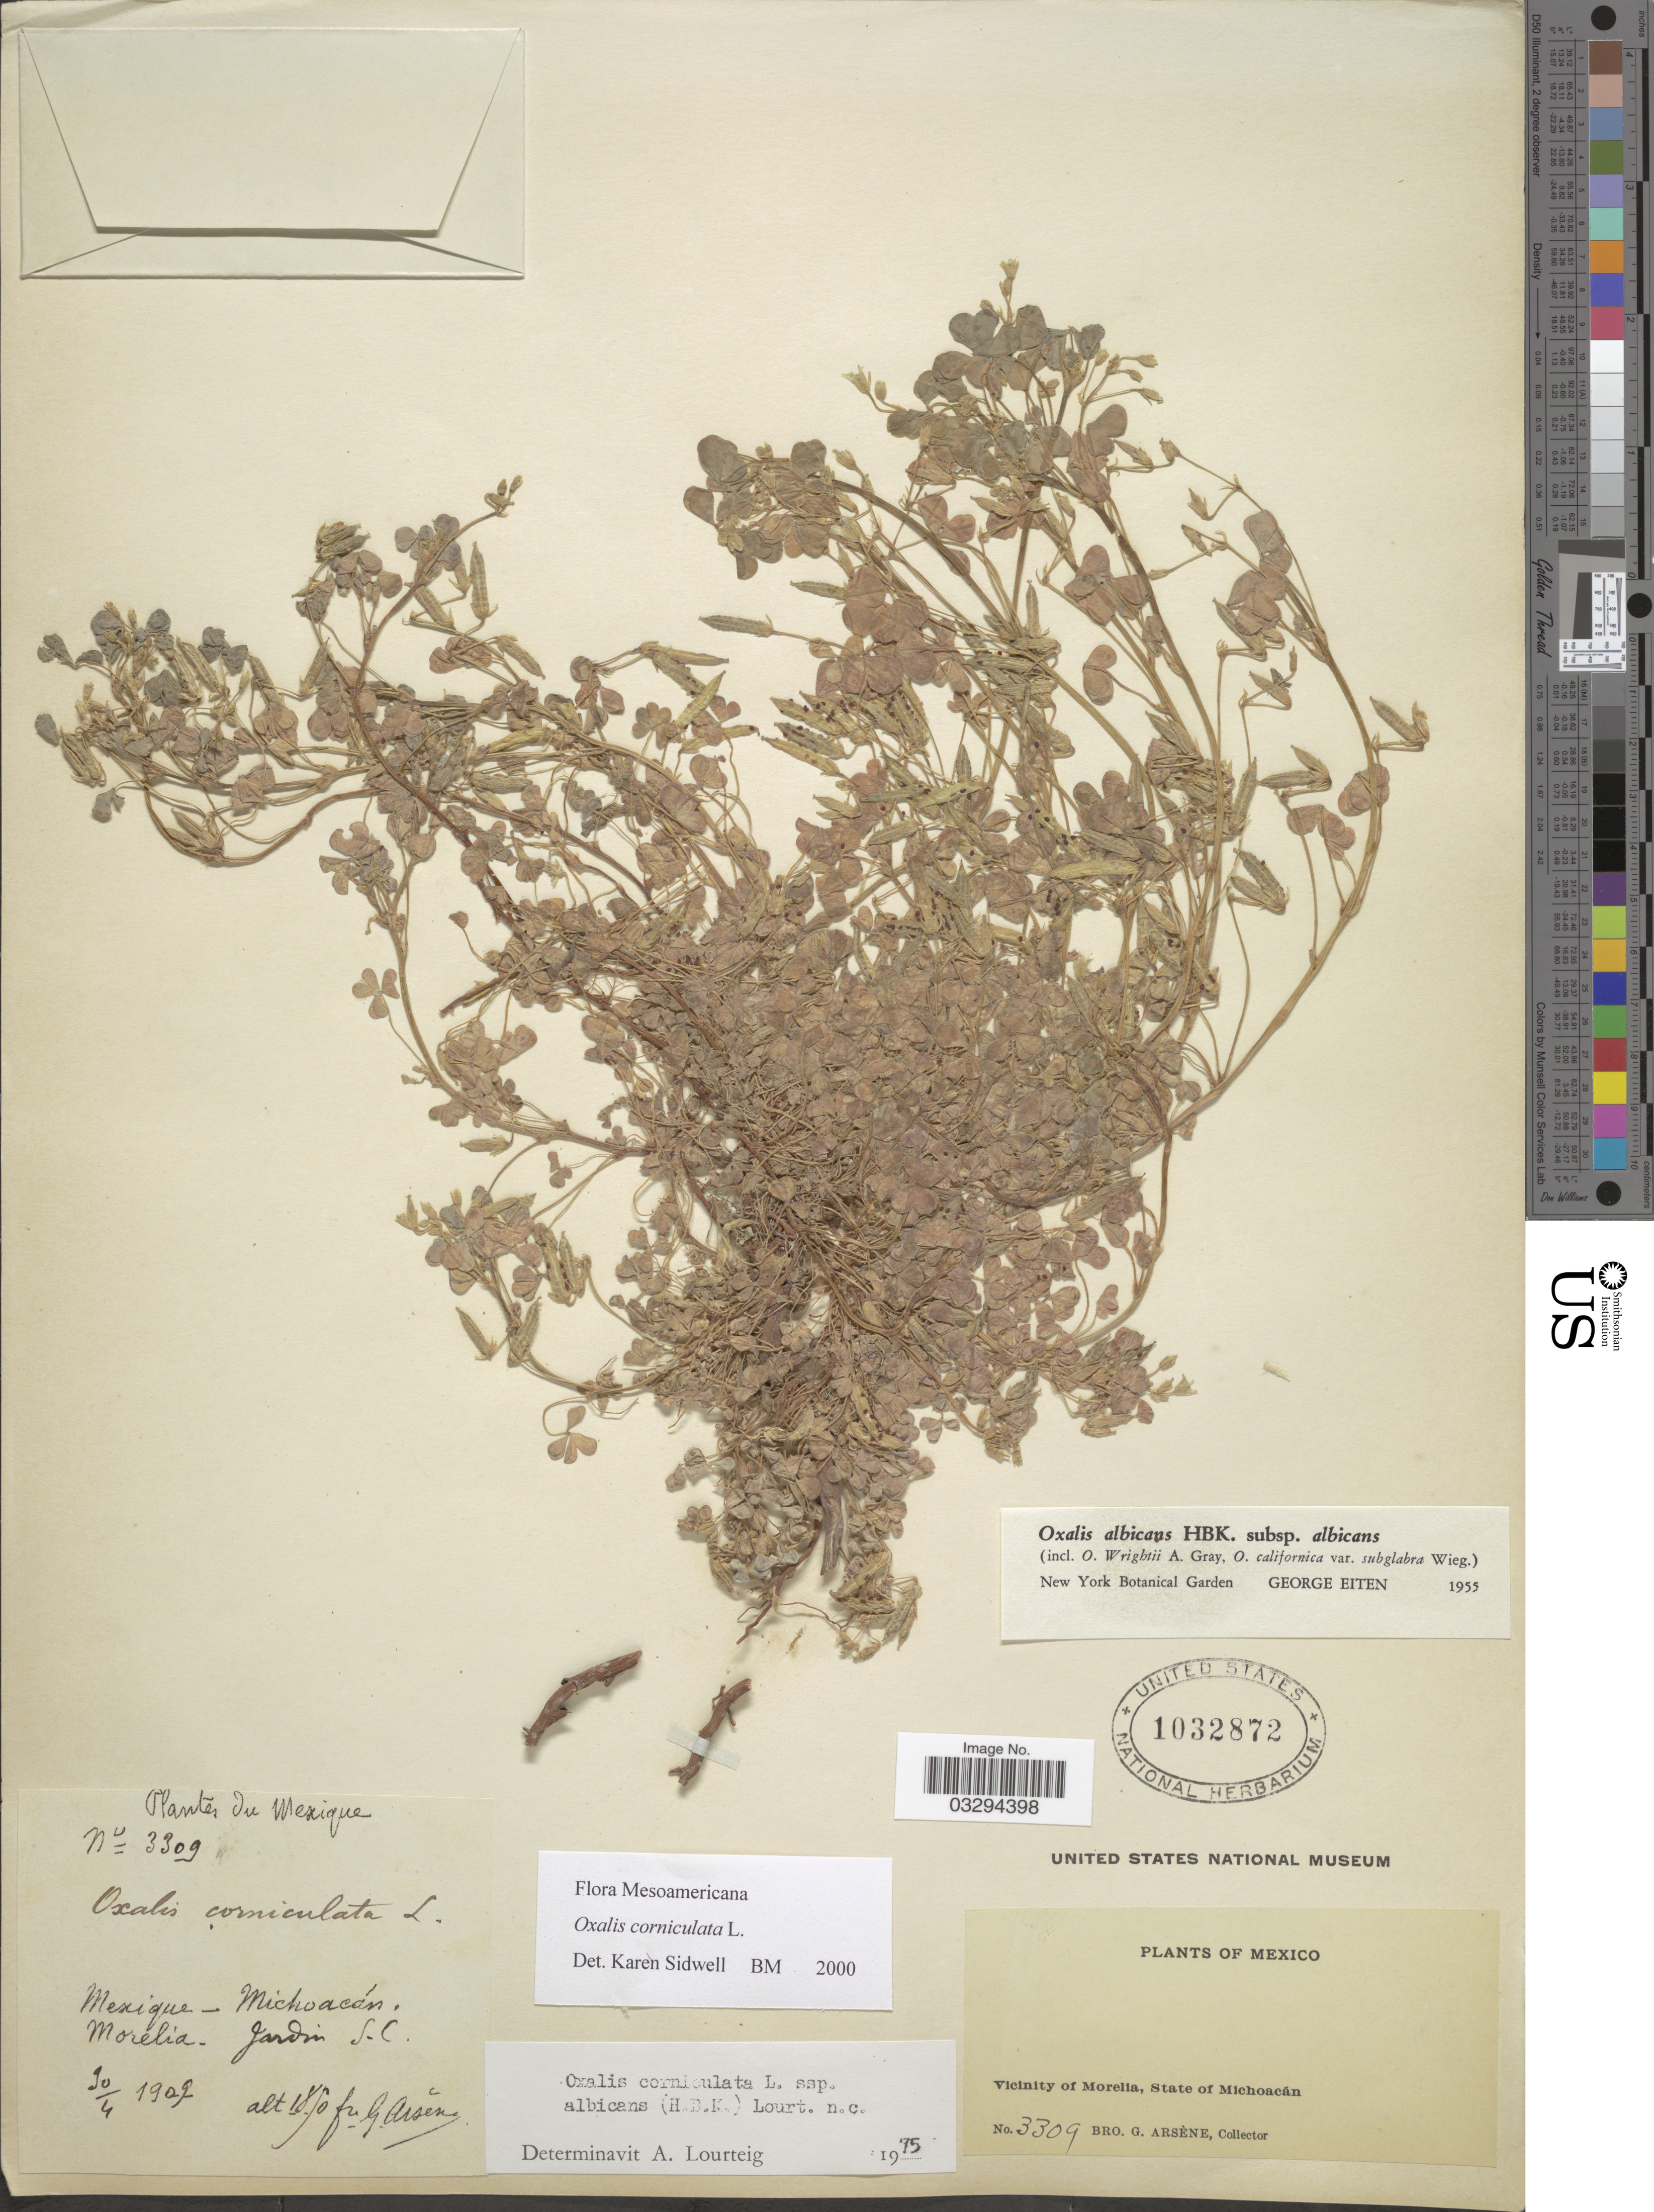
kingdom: Plantae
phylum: Tracheophyta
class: Magnoliopsida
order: Oxalidales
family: Oxalidaceae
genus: Oxalis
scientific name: Oxalis corniculata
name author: L.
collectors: Bro. G. Arsène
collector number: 3309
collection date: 1909-04-30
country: Mexico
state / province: Michoacán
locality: Vicinity of Morelia - Jardin S.C.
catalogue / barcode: US 1032872